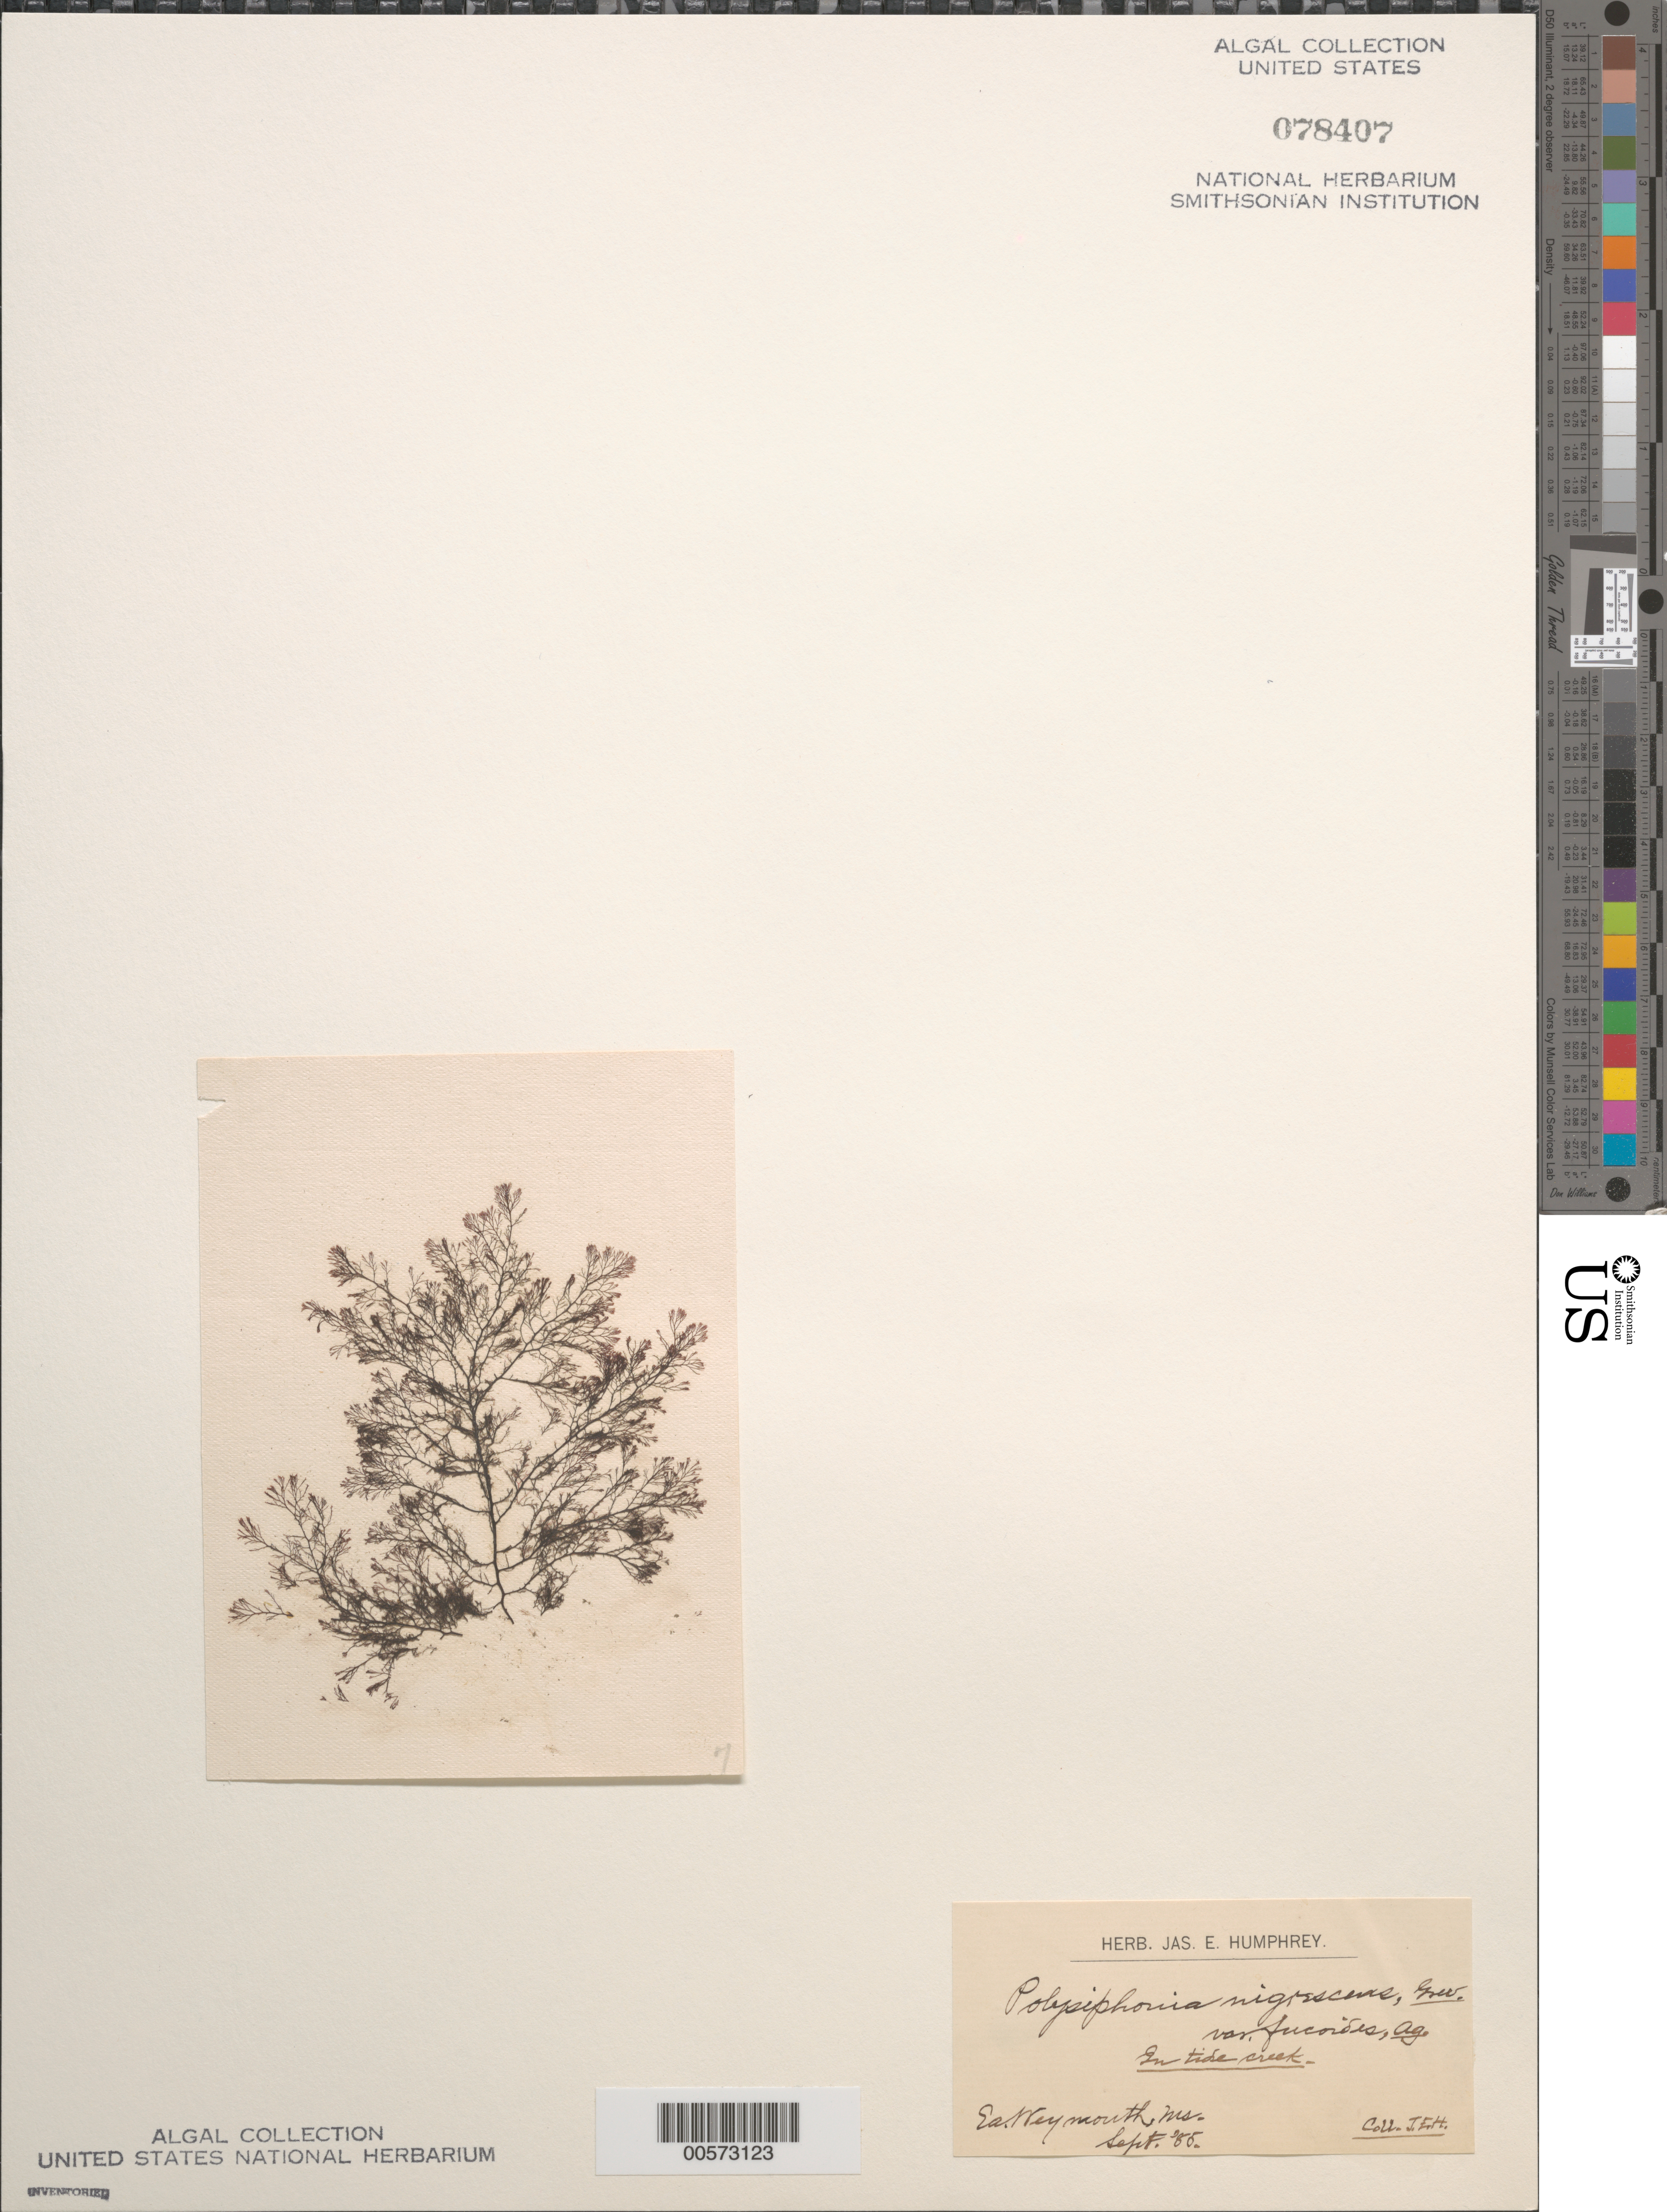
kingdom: Plantae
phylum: Rhodophyta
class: Florideophyceae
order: Ceramiales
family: Rhodomelaceae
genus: Vertebrata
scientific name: Vertebrata fucoides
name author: (Hudson) Kuntze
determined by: Algae name updating Project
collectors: J. Humphrey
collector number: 7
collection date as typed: Sep 1885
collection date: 1885-09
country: United States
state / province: Massachusetts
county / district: Norfolk County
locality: East Weymouth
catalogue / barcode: US 78407